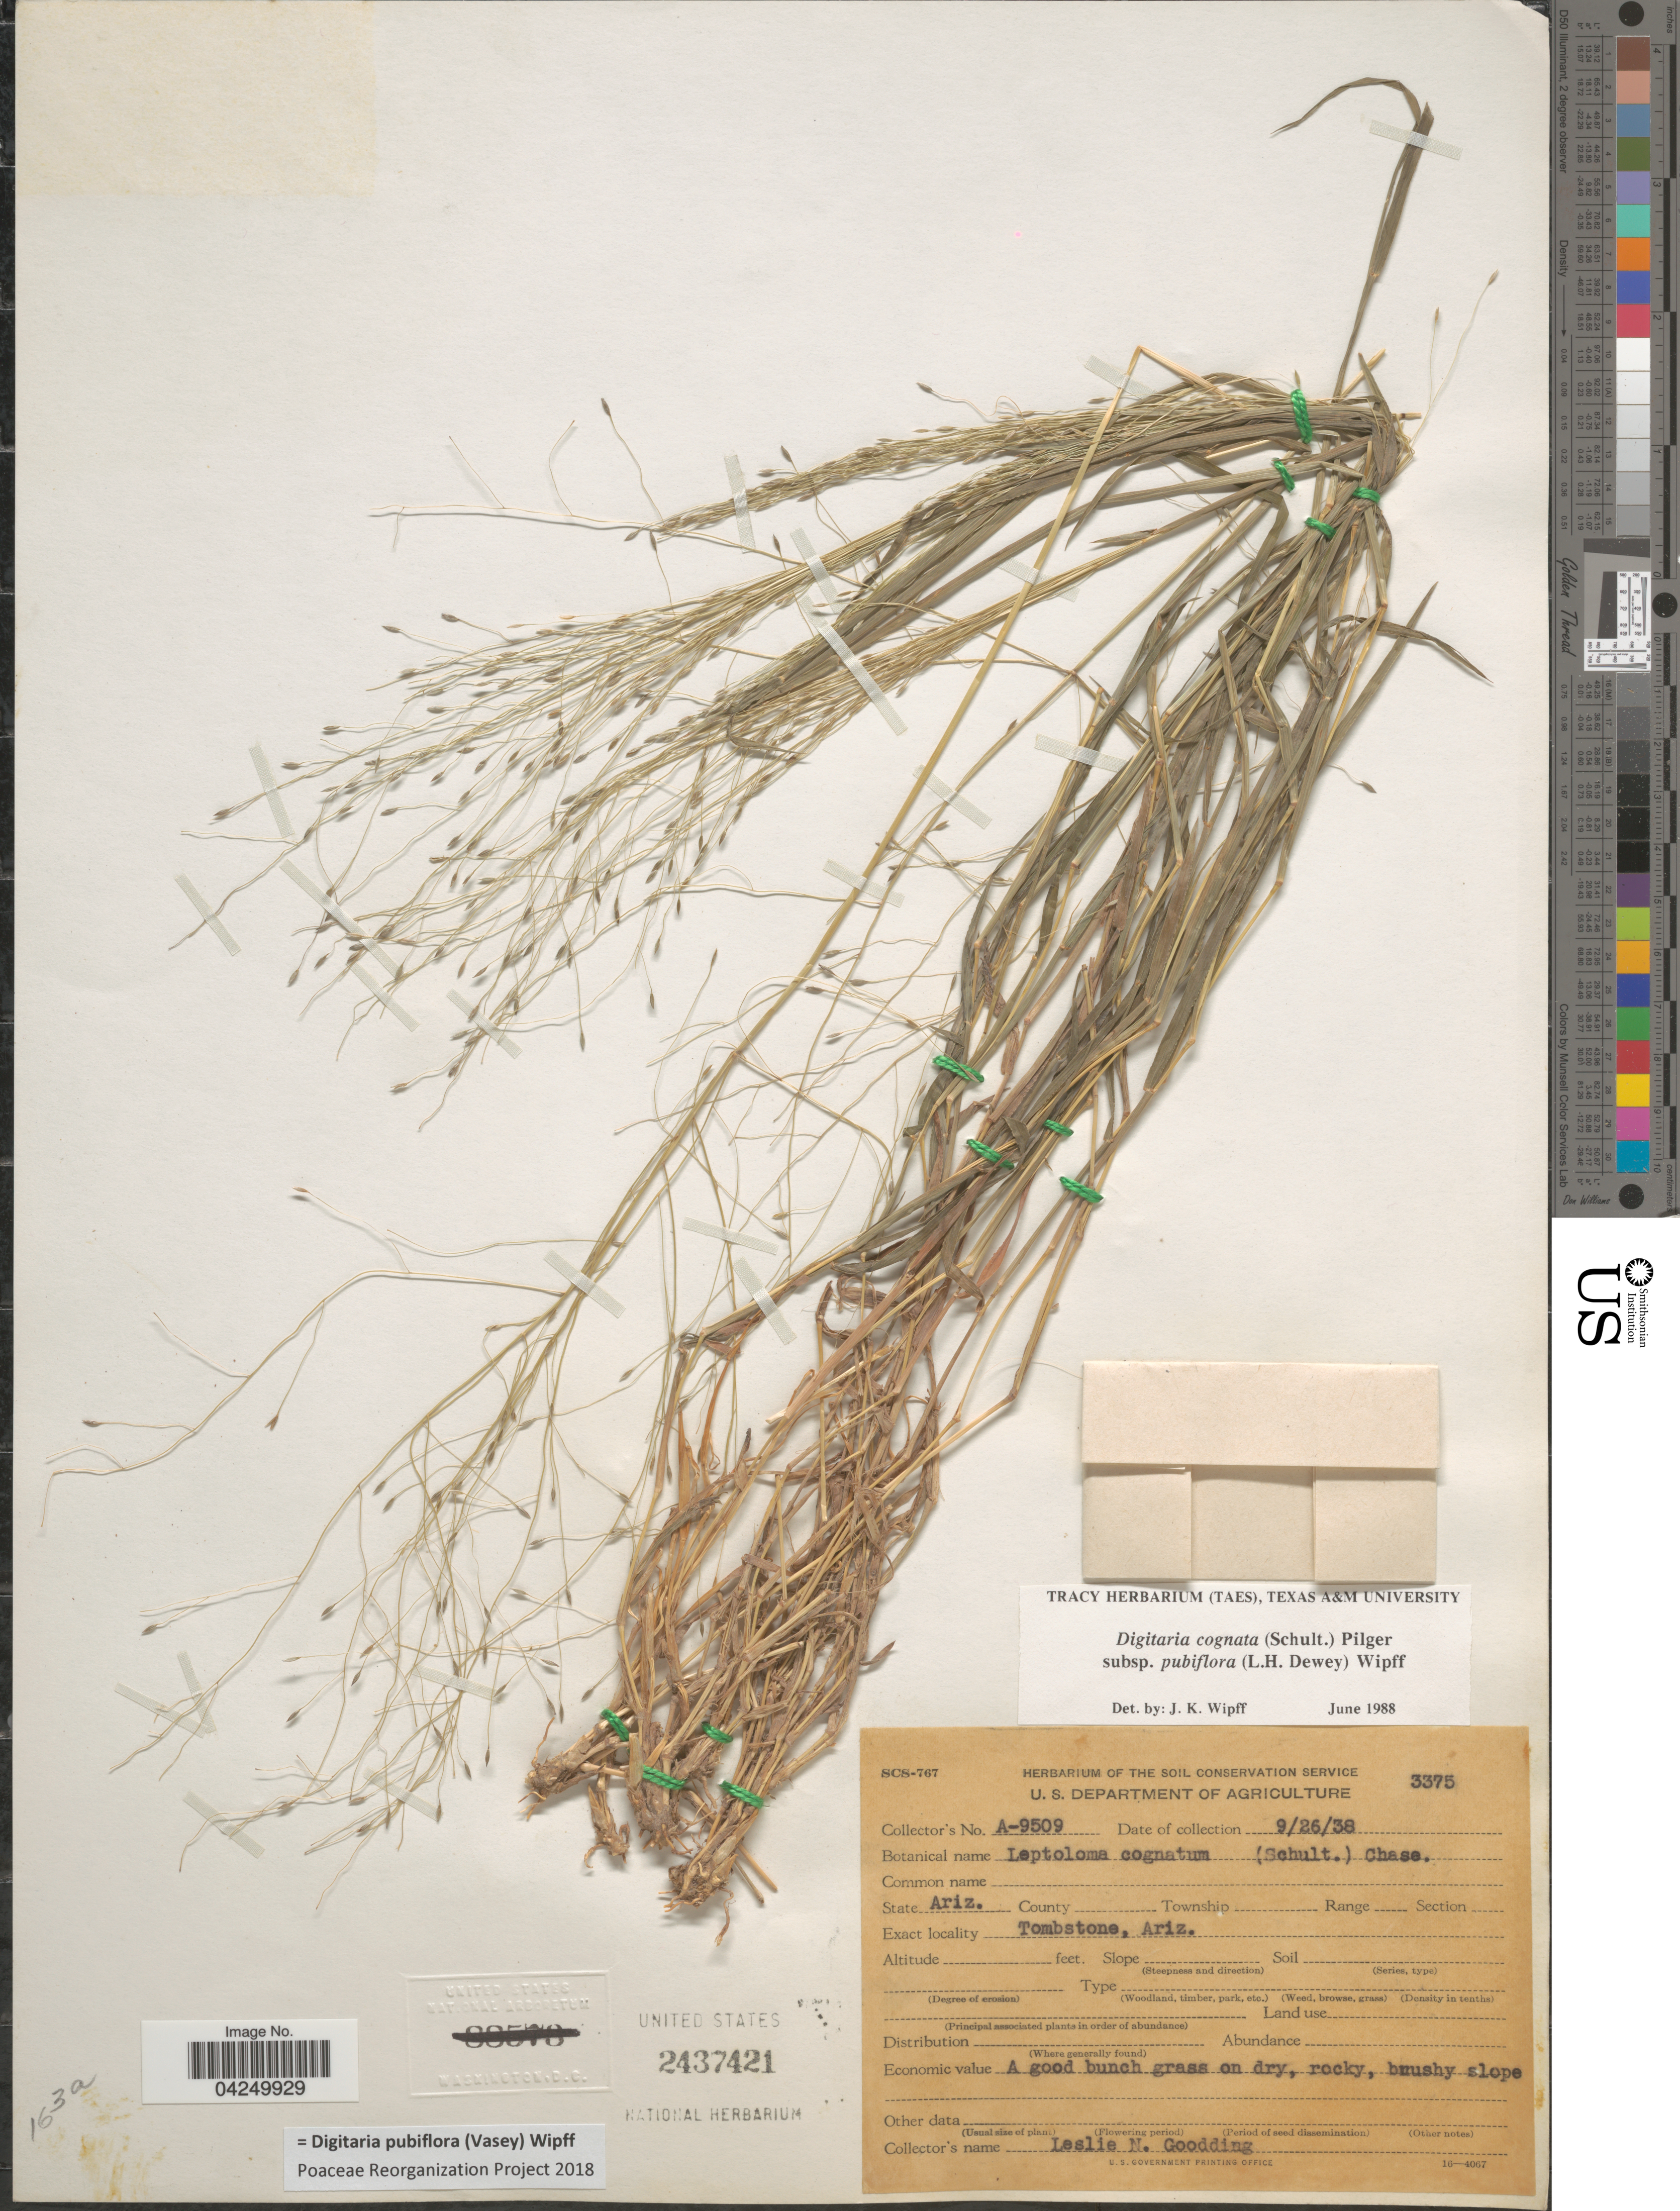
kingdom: Plantae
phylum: Tracheophyta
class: Liliopsida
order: Poales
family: Poaceae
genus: Digitaria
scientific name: Digitaria pubiflora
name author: (Vasey) Wipff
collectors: L. N. Goodding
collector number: A-9509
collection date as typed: Transcribed d/m/y: 26/9/38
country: United States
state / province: Arizona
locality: Tombstone.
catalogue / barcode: US 2437421